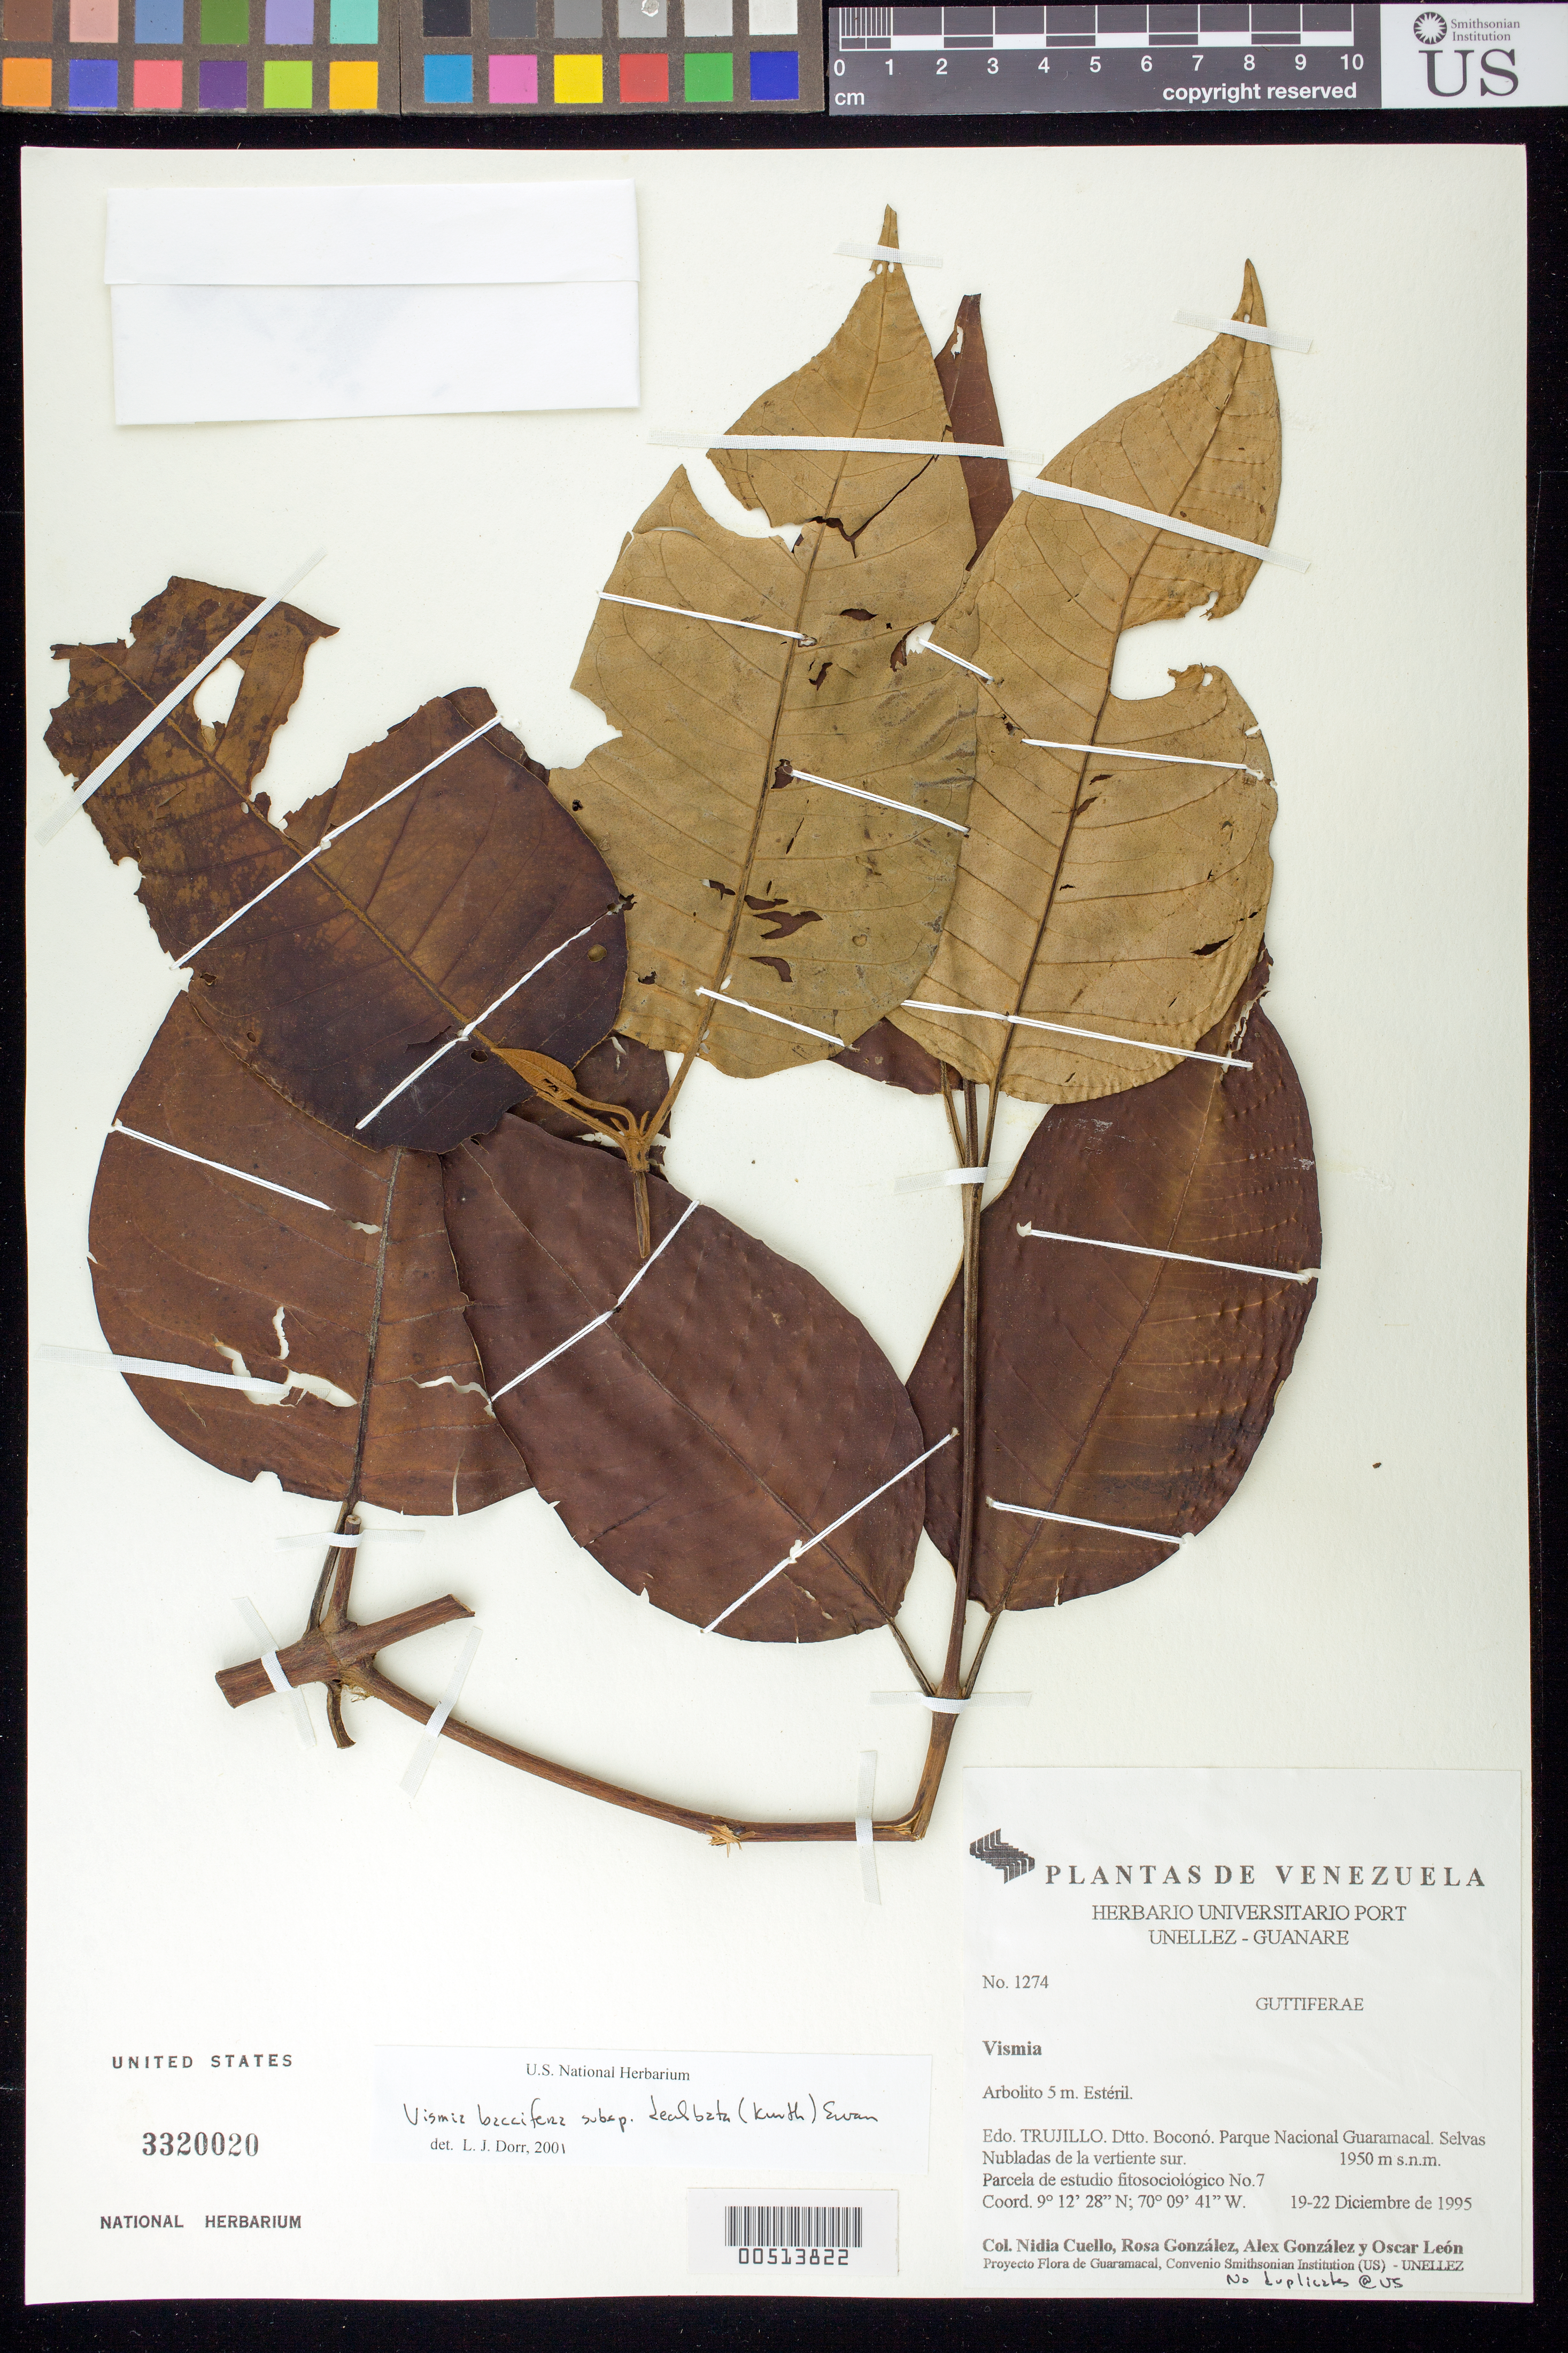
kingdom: Plantae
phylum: Tracheophyta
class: Magnoliopsida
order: Malpighiales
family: Hypericaceae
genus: Vismia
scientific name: Vismia baccifera subsp. dealbata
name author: (Kunth) Ewan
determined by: Dorr, L. J., (BOT), Smithsonian Institution - National Museum of Natural History (UNITED STATES)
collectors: N. L. Cuello, R. González, A. Gonzáles & O. León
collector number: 1274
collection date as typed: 19 Dec 1995 to 22 Dec 1995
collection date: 1995-12-19/1995-12-22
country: Venezuela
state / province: Trujillo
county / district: Boconó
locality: Parque Nacional Guaramacal, vertiente S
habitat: Selvas nubladas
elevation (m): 1950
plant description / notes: MO, PORT, US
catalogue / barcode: US 3320020